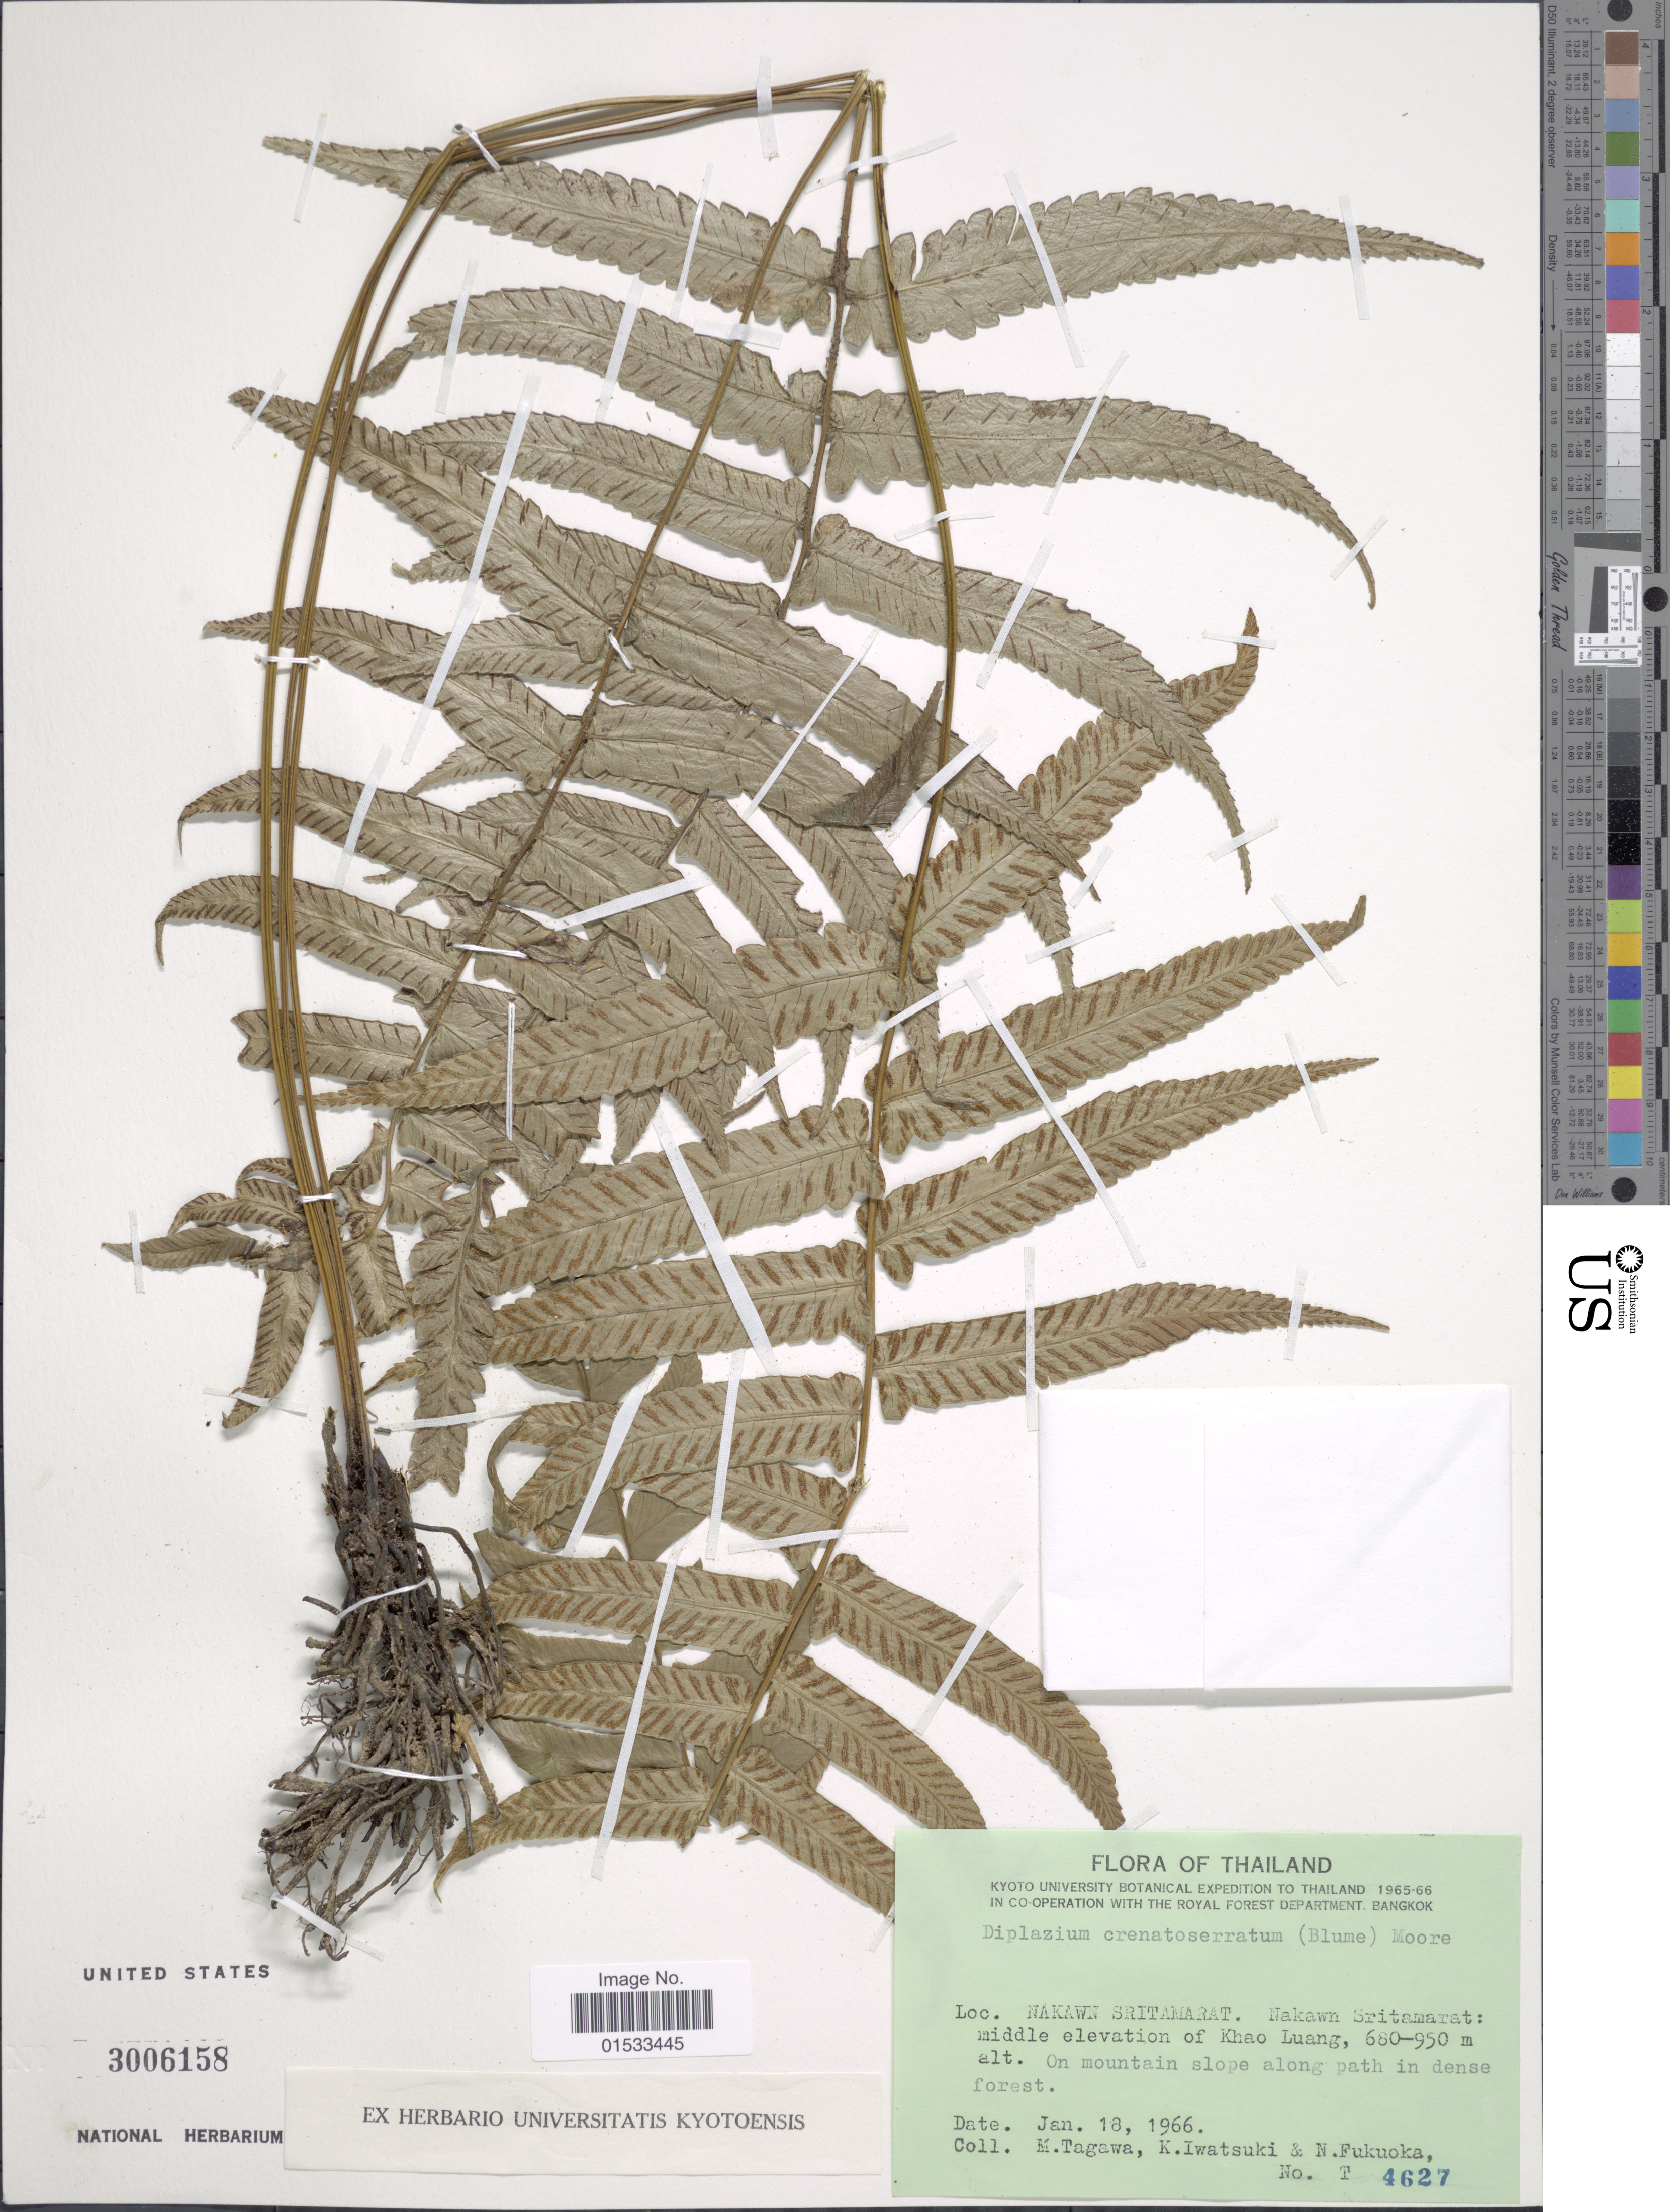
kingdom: Plantae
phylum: Tracheophyta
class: Polypodiopsida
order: Polypodiales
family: Athyriaceae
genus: Diplazium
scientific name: Diplazium crenatoserratum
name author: (Blume) T. Moore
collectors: M. Tagawa, K. Iwatsuki & N. Fukuoka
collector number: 4627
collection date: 1966-01-18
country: Thailand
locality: Nakwan Sitamarat, middle elevation of Khao Luang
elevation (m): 680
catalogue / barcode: US 3006158